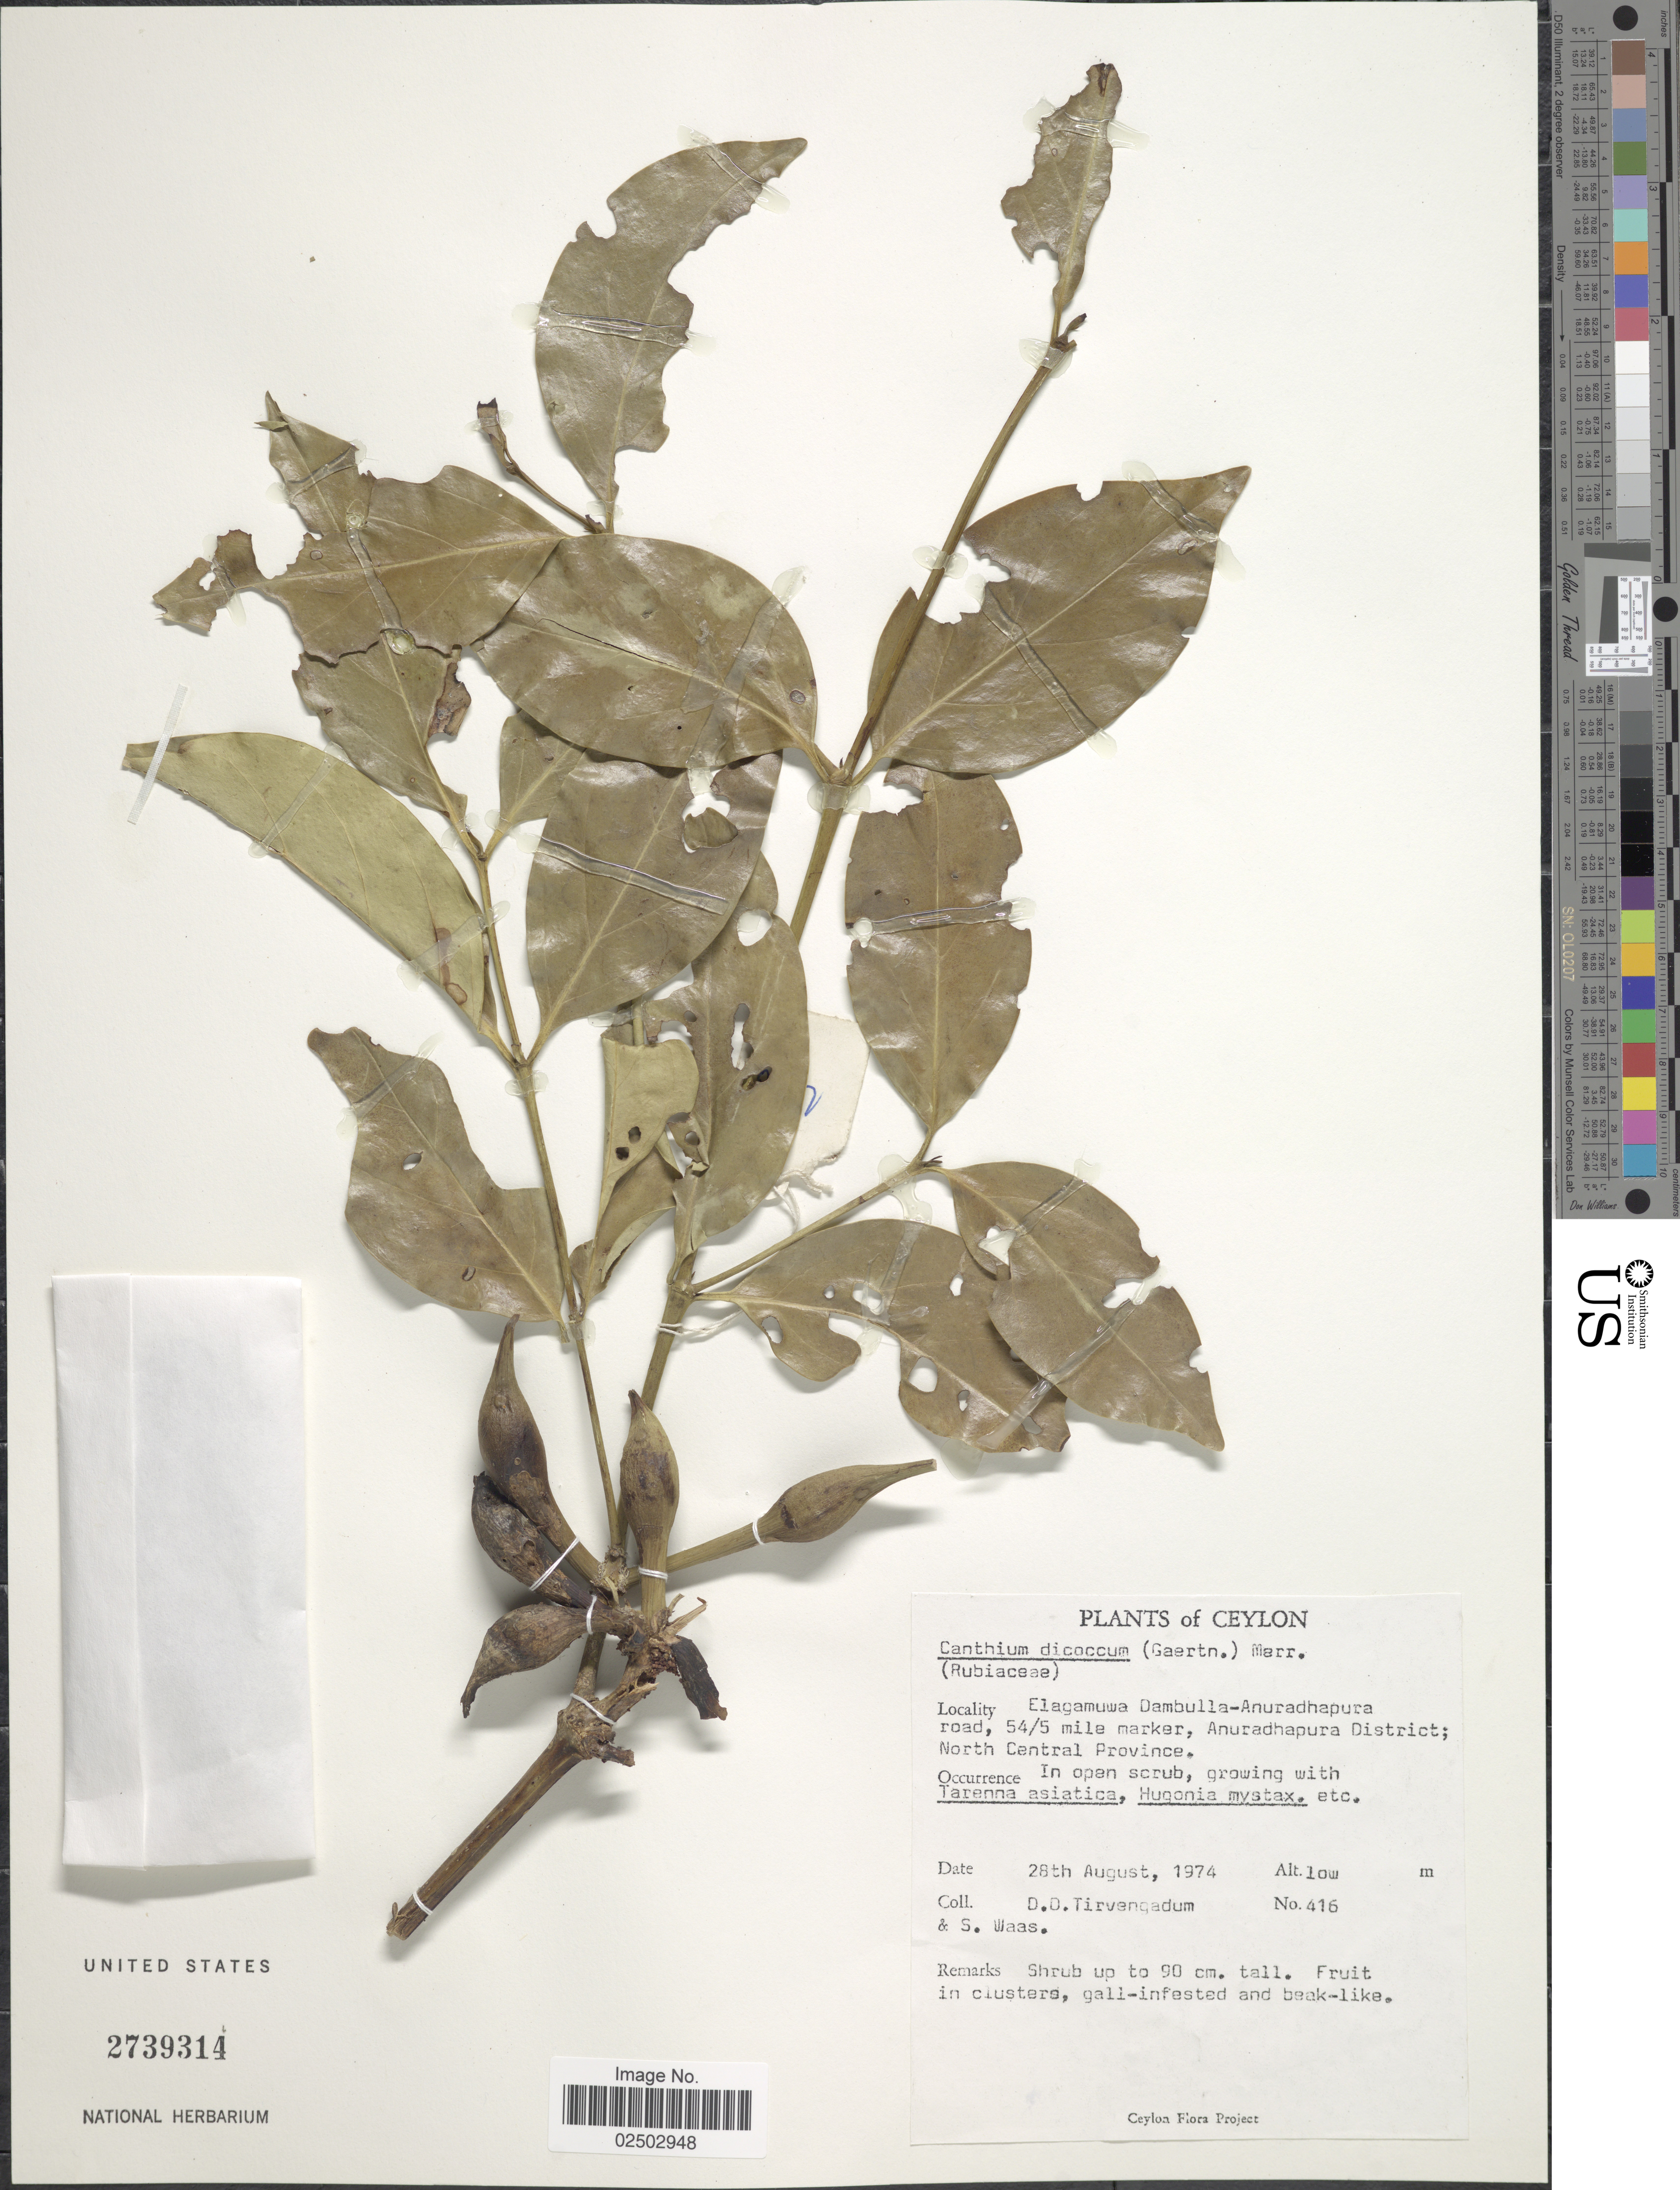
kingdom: Plantae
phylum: Tracheophyta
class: Magnoliopsida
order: Gentianales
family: Rubiaceae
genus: Canthium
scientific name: Canthium dicoccum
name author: (Gaertn.) Merr.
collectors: D. Tirvengadum & S. Waas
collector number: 416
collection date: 1974-08-28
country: Sri Lanka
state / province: North Central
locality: Elagamuwa Dambulla-Anuradhapura road, 54/5 mile marker, Anuradhapura District, North Central Province, Ceylon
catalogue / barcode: US 2739314